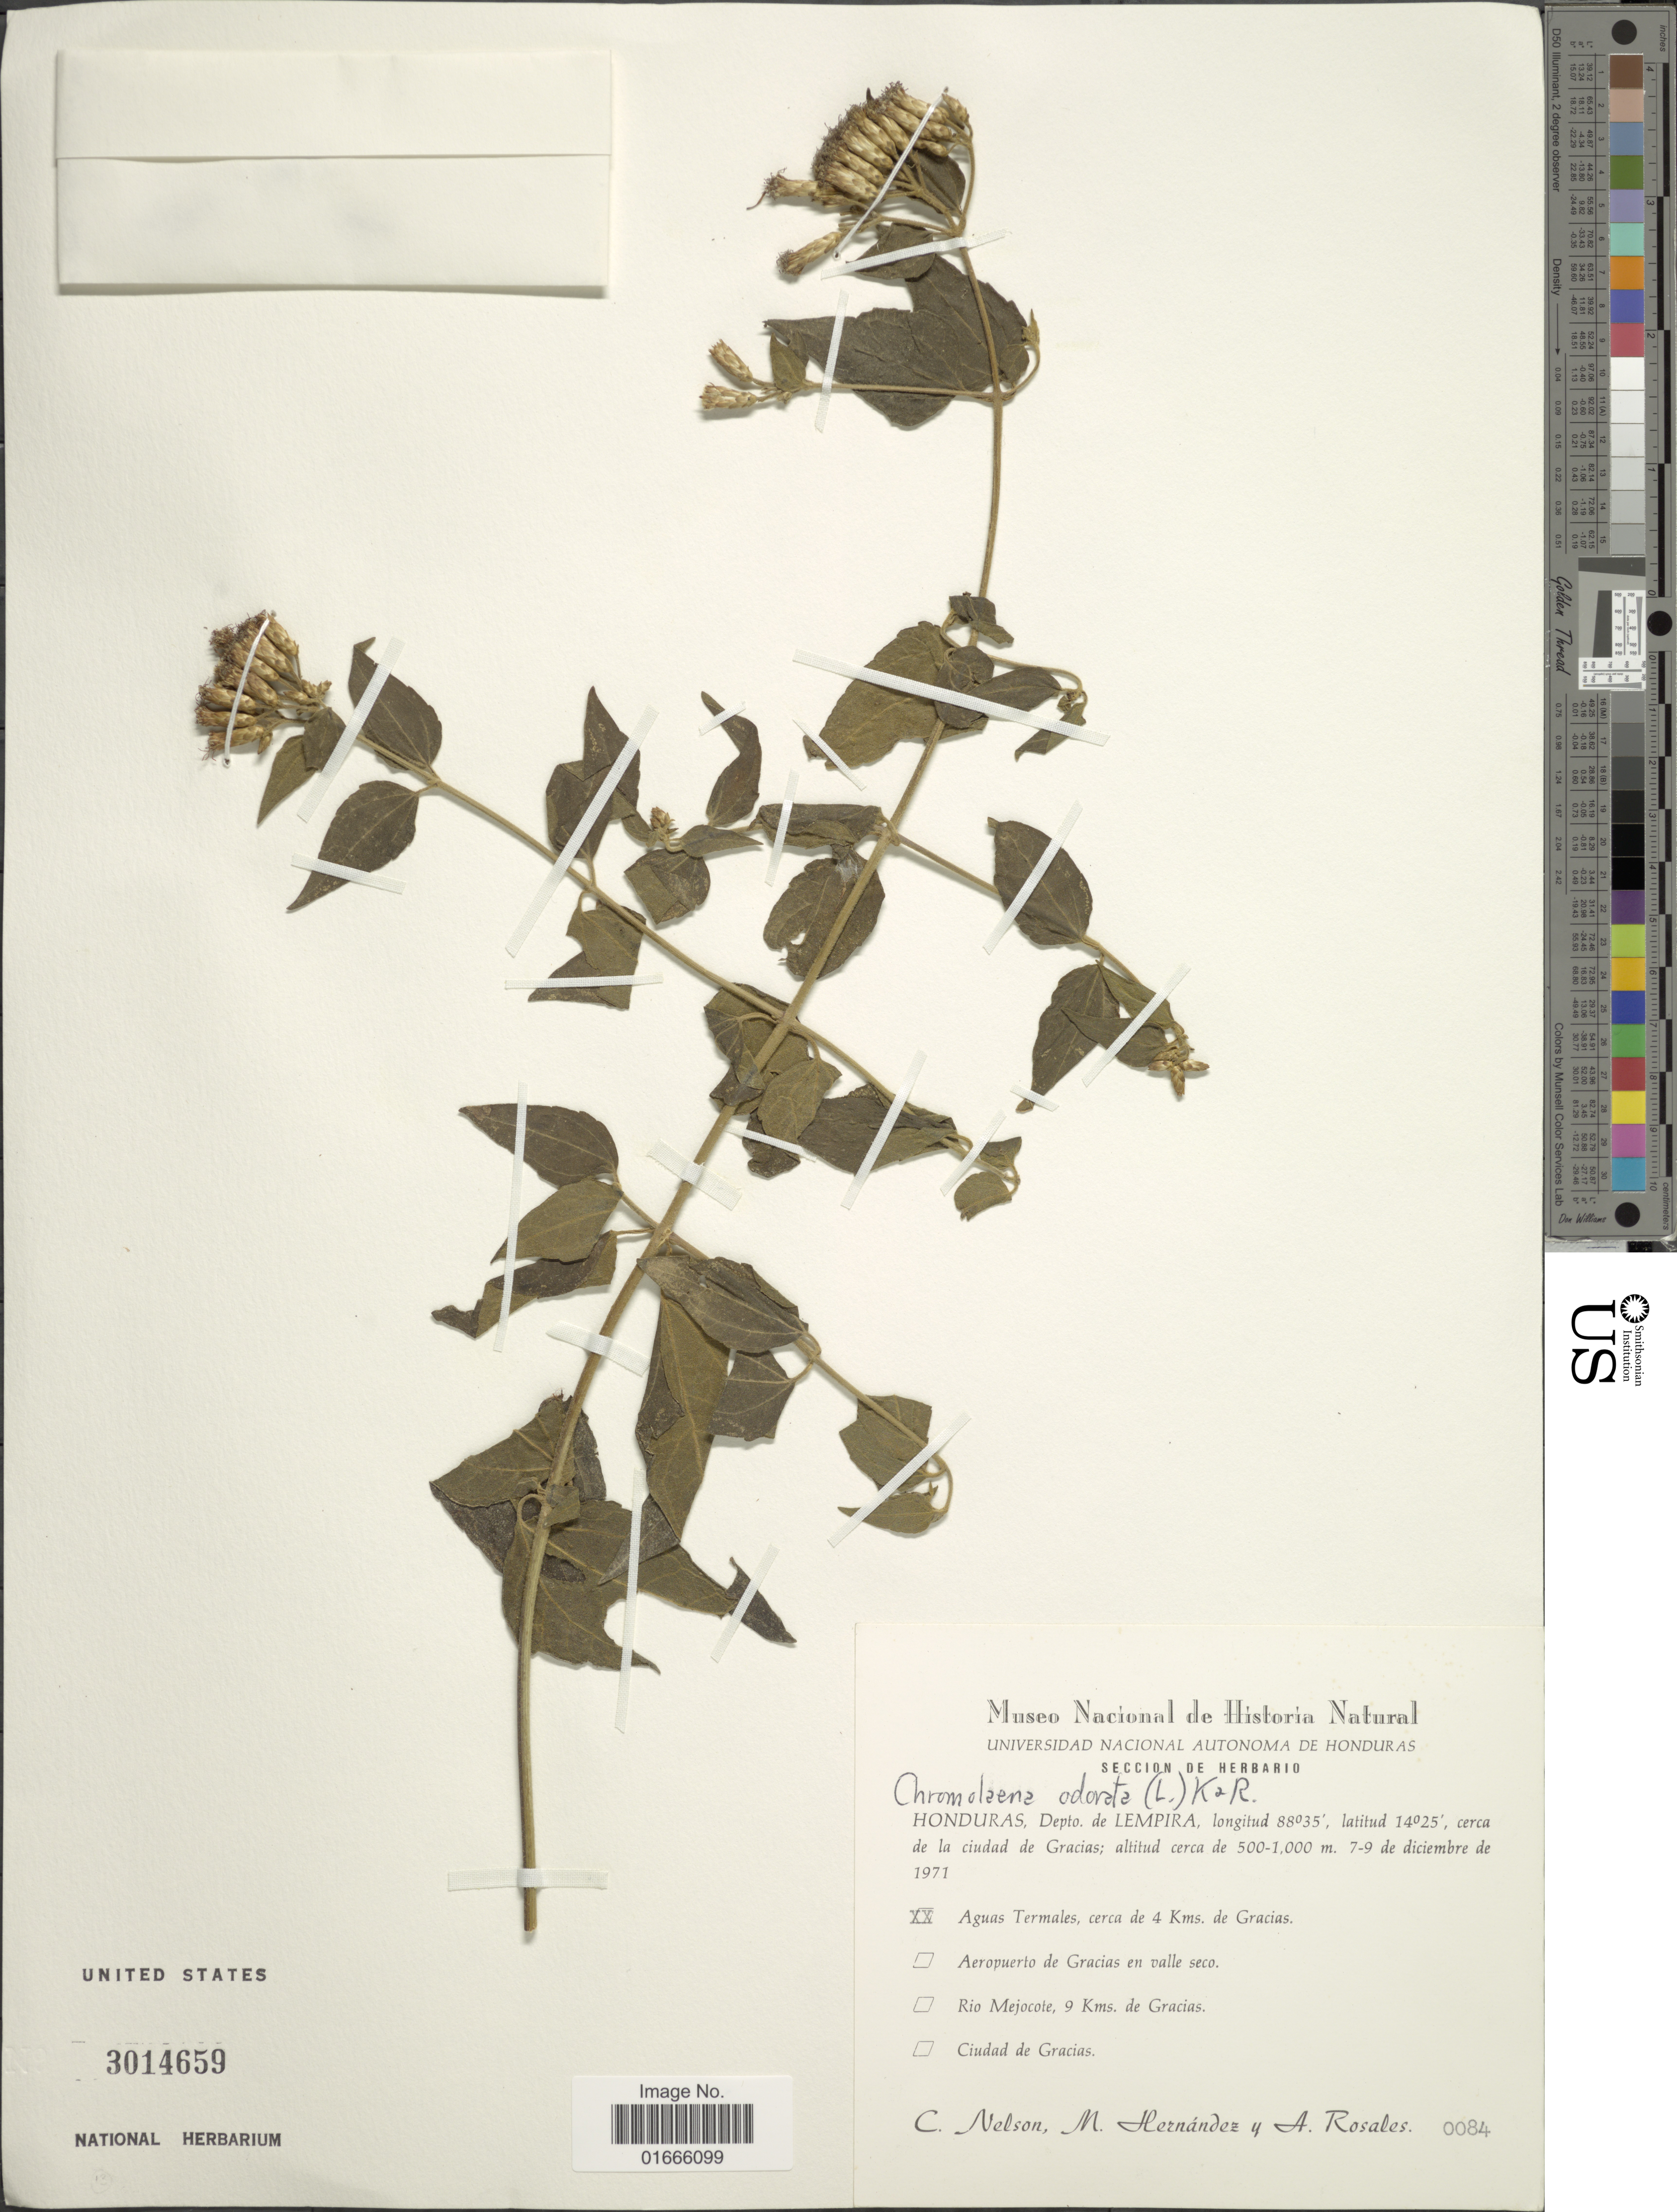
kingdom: Plantae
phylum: Tracheophyta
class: Magnoliopsida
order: Asterales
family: Asteraceae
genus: Chromolaena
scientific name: Chromolaena odorata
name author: (L.) R.M. King & H. Rob.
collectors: C. Nelson, M. Hernandez & A. Rosales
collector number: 0084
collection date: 1971-12-07/1971-12-09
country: Honduras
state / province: Lempira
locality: Honduras, Depto. de Lempira, Aguas Termales, cerca de 4 Kms. de Gracias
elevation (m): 500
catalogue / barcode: US 3014659